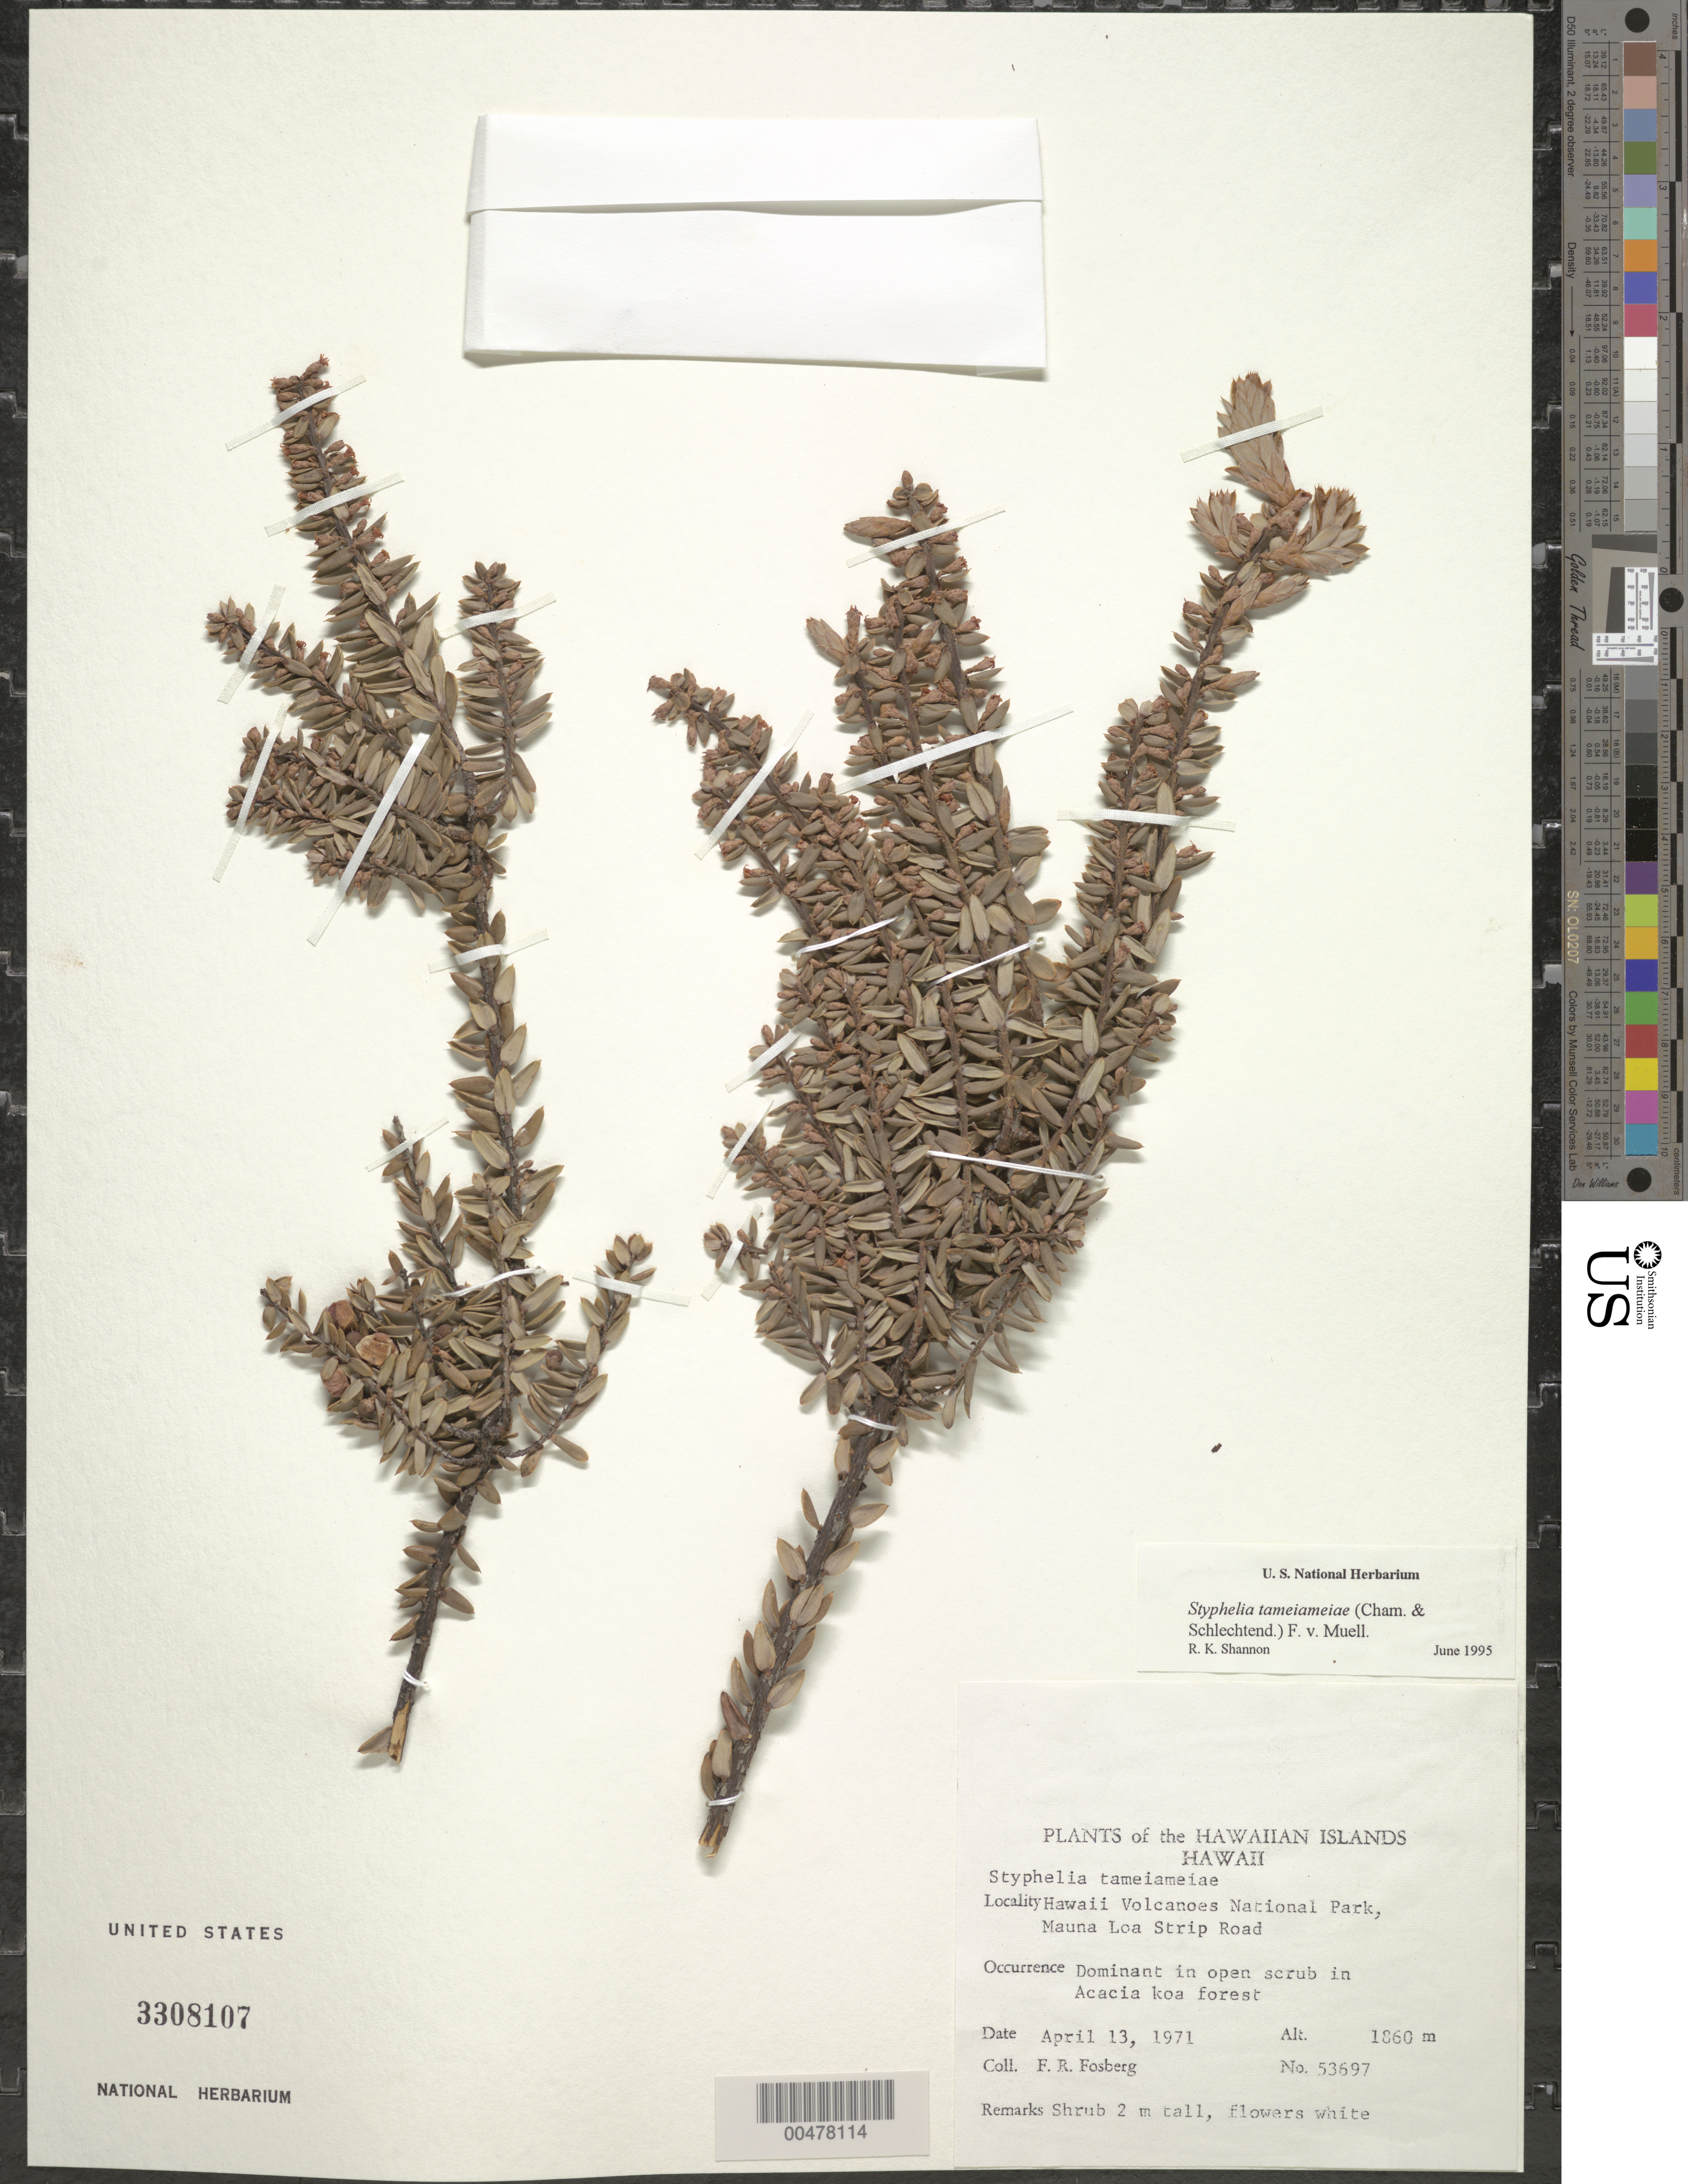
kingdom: Plantae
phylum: Tracheophyta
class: Magnoliopsida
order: Ericales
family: Ericaceae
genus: Leptecophylla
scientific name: Leptecophylla tameiameiae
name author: (Cham. & Schltdl.) C.M. Weiller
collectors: F. R. Fosberg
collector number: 53697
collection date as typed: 13 Apr 1971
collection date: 1971-04-13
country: United States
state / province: Hawaii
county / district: Hawaii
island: Hawaii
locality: Hawaii Volcanoes Nat Park, Mauna Loa Strip Rd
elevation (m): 1860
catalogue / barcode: US 3308107